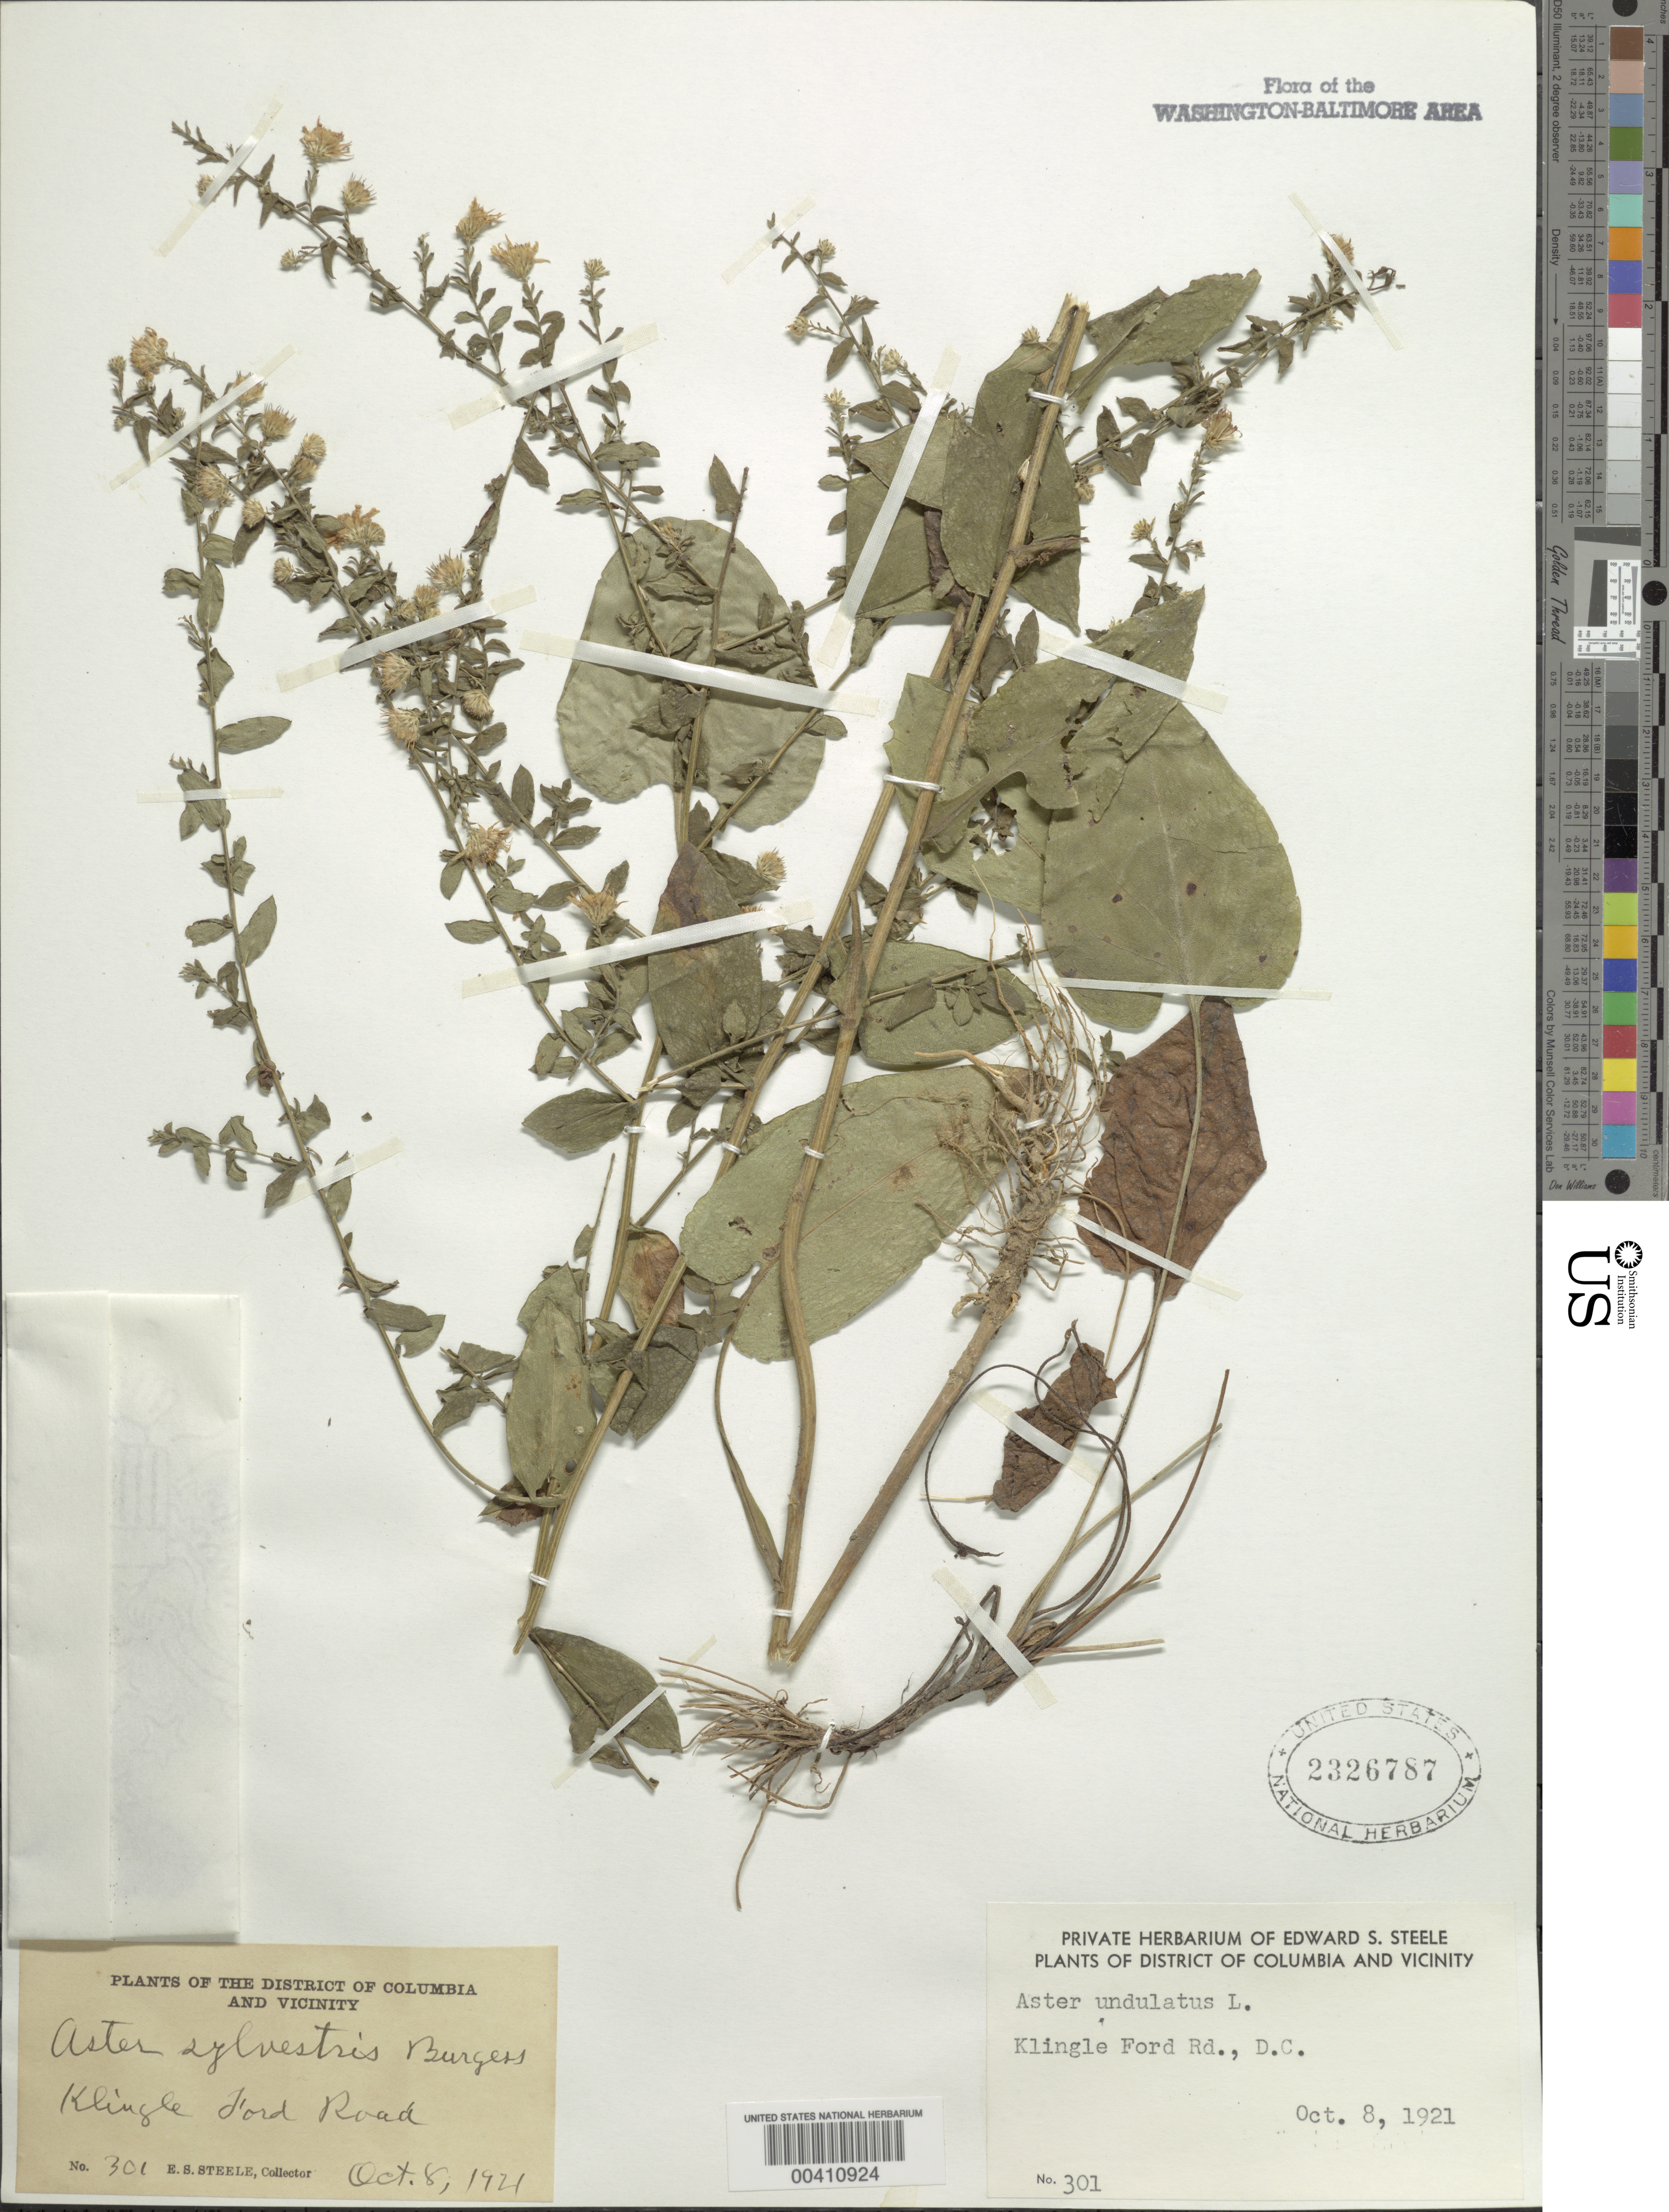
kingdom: Plantae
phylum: Tracheophyta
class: Magnoliopsida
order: Asterales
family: Asteraceae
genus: Symphyotrichum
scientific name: Symphyotrichum undulatum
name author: (L.) G.L. Nesom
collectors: E. Steele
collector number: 301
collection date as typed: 08 Oct 1921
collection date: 1921-10-08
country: United States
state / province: District of Columbia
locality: Klingle Ford Rd. Rock Creek Park & vicinity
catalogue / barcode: US 2326787